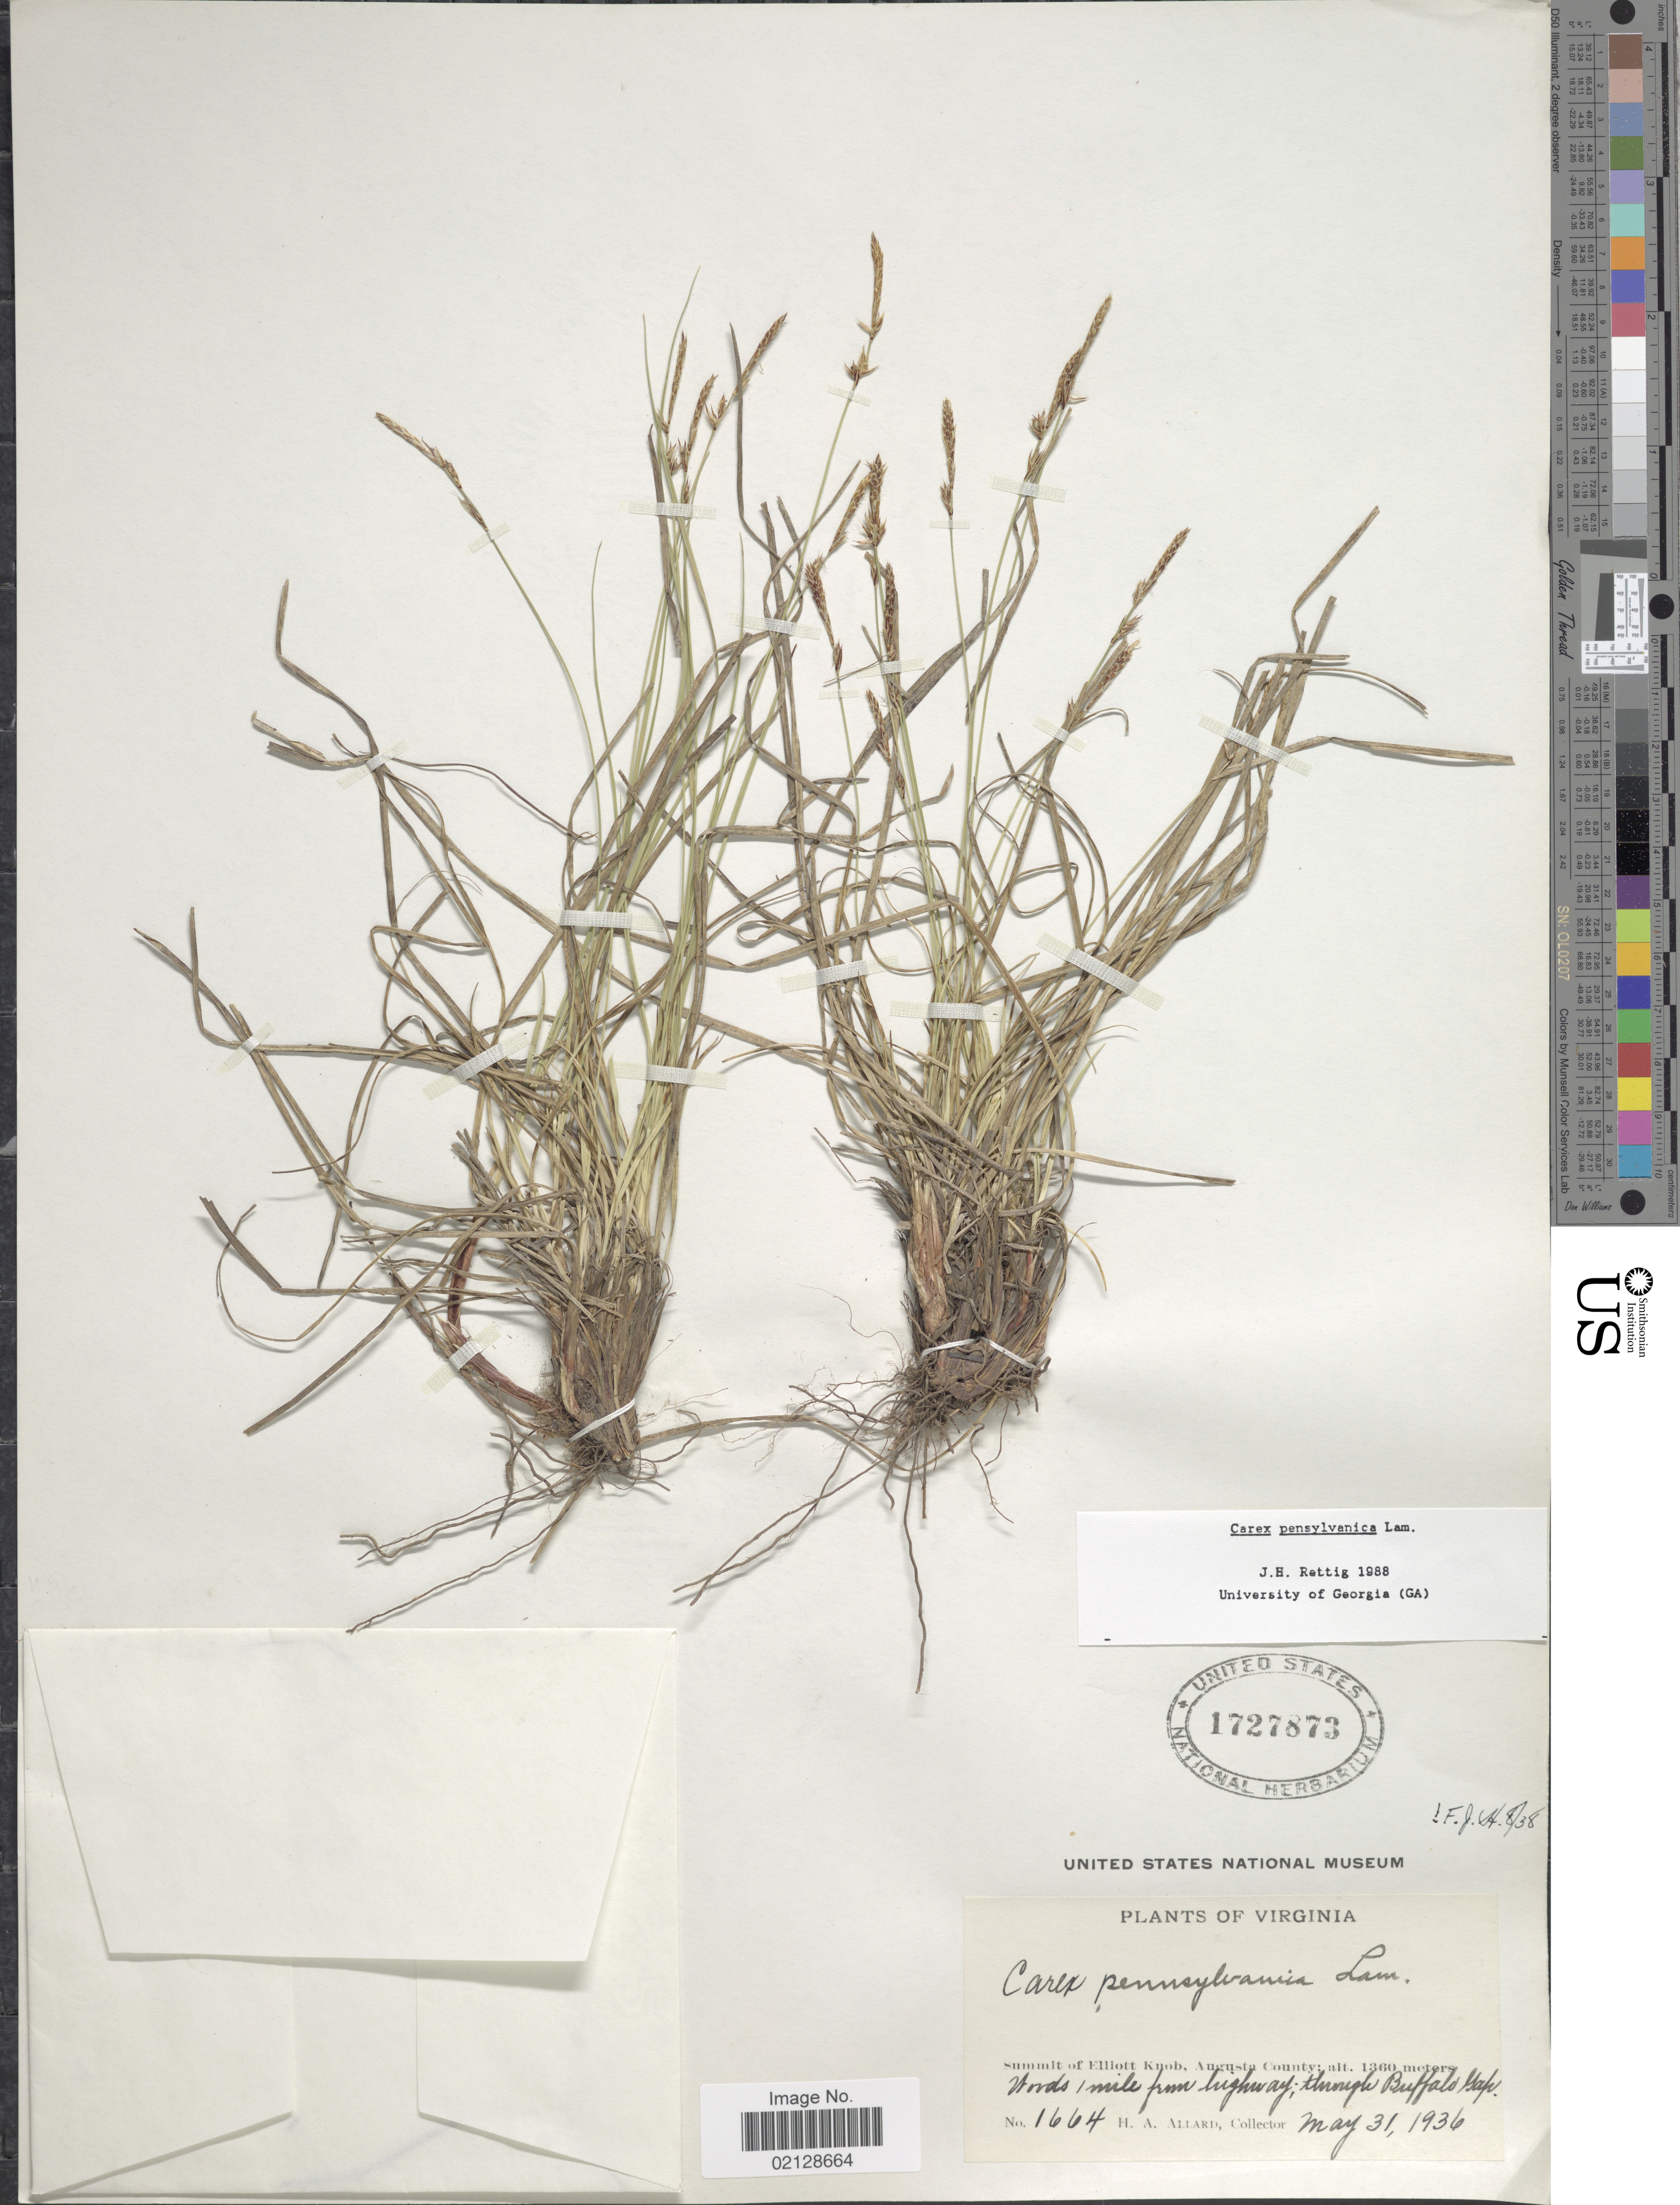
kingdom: Plantae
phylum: Tracheophyta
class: Liliopsida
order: Poales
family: Cyperaceae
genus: Carex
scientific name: Carex pensylvanica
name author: Lam.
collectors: H. A. Allard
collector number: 1164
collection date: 1936-05-31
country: United States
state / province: Virginia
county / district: Augusta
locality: Summit of Elliott Knob, Augusta County, Woods 1 mile from highway, through Buffalo Gap.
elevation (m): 1360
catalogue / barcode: US 1727873